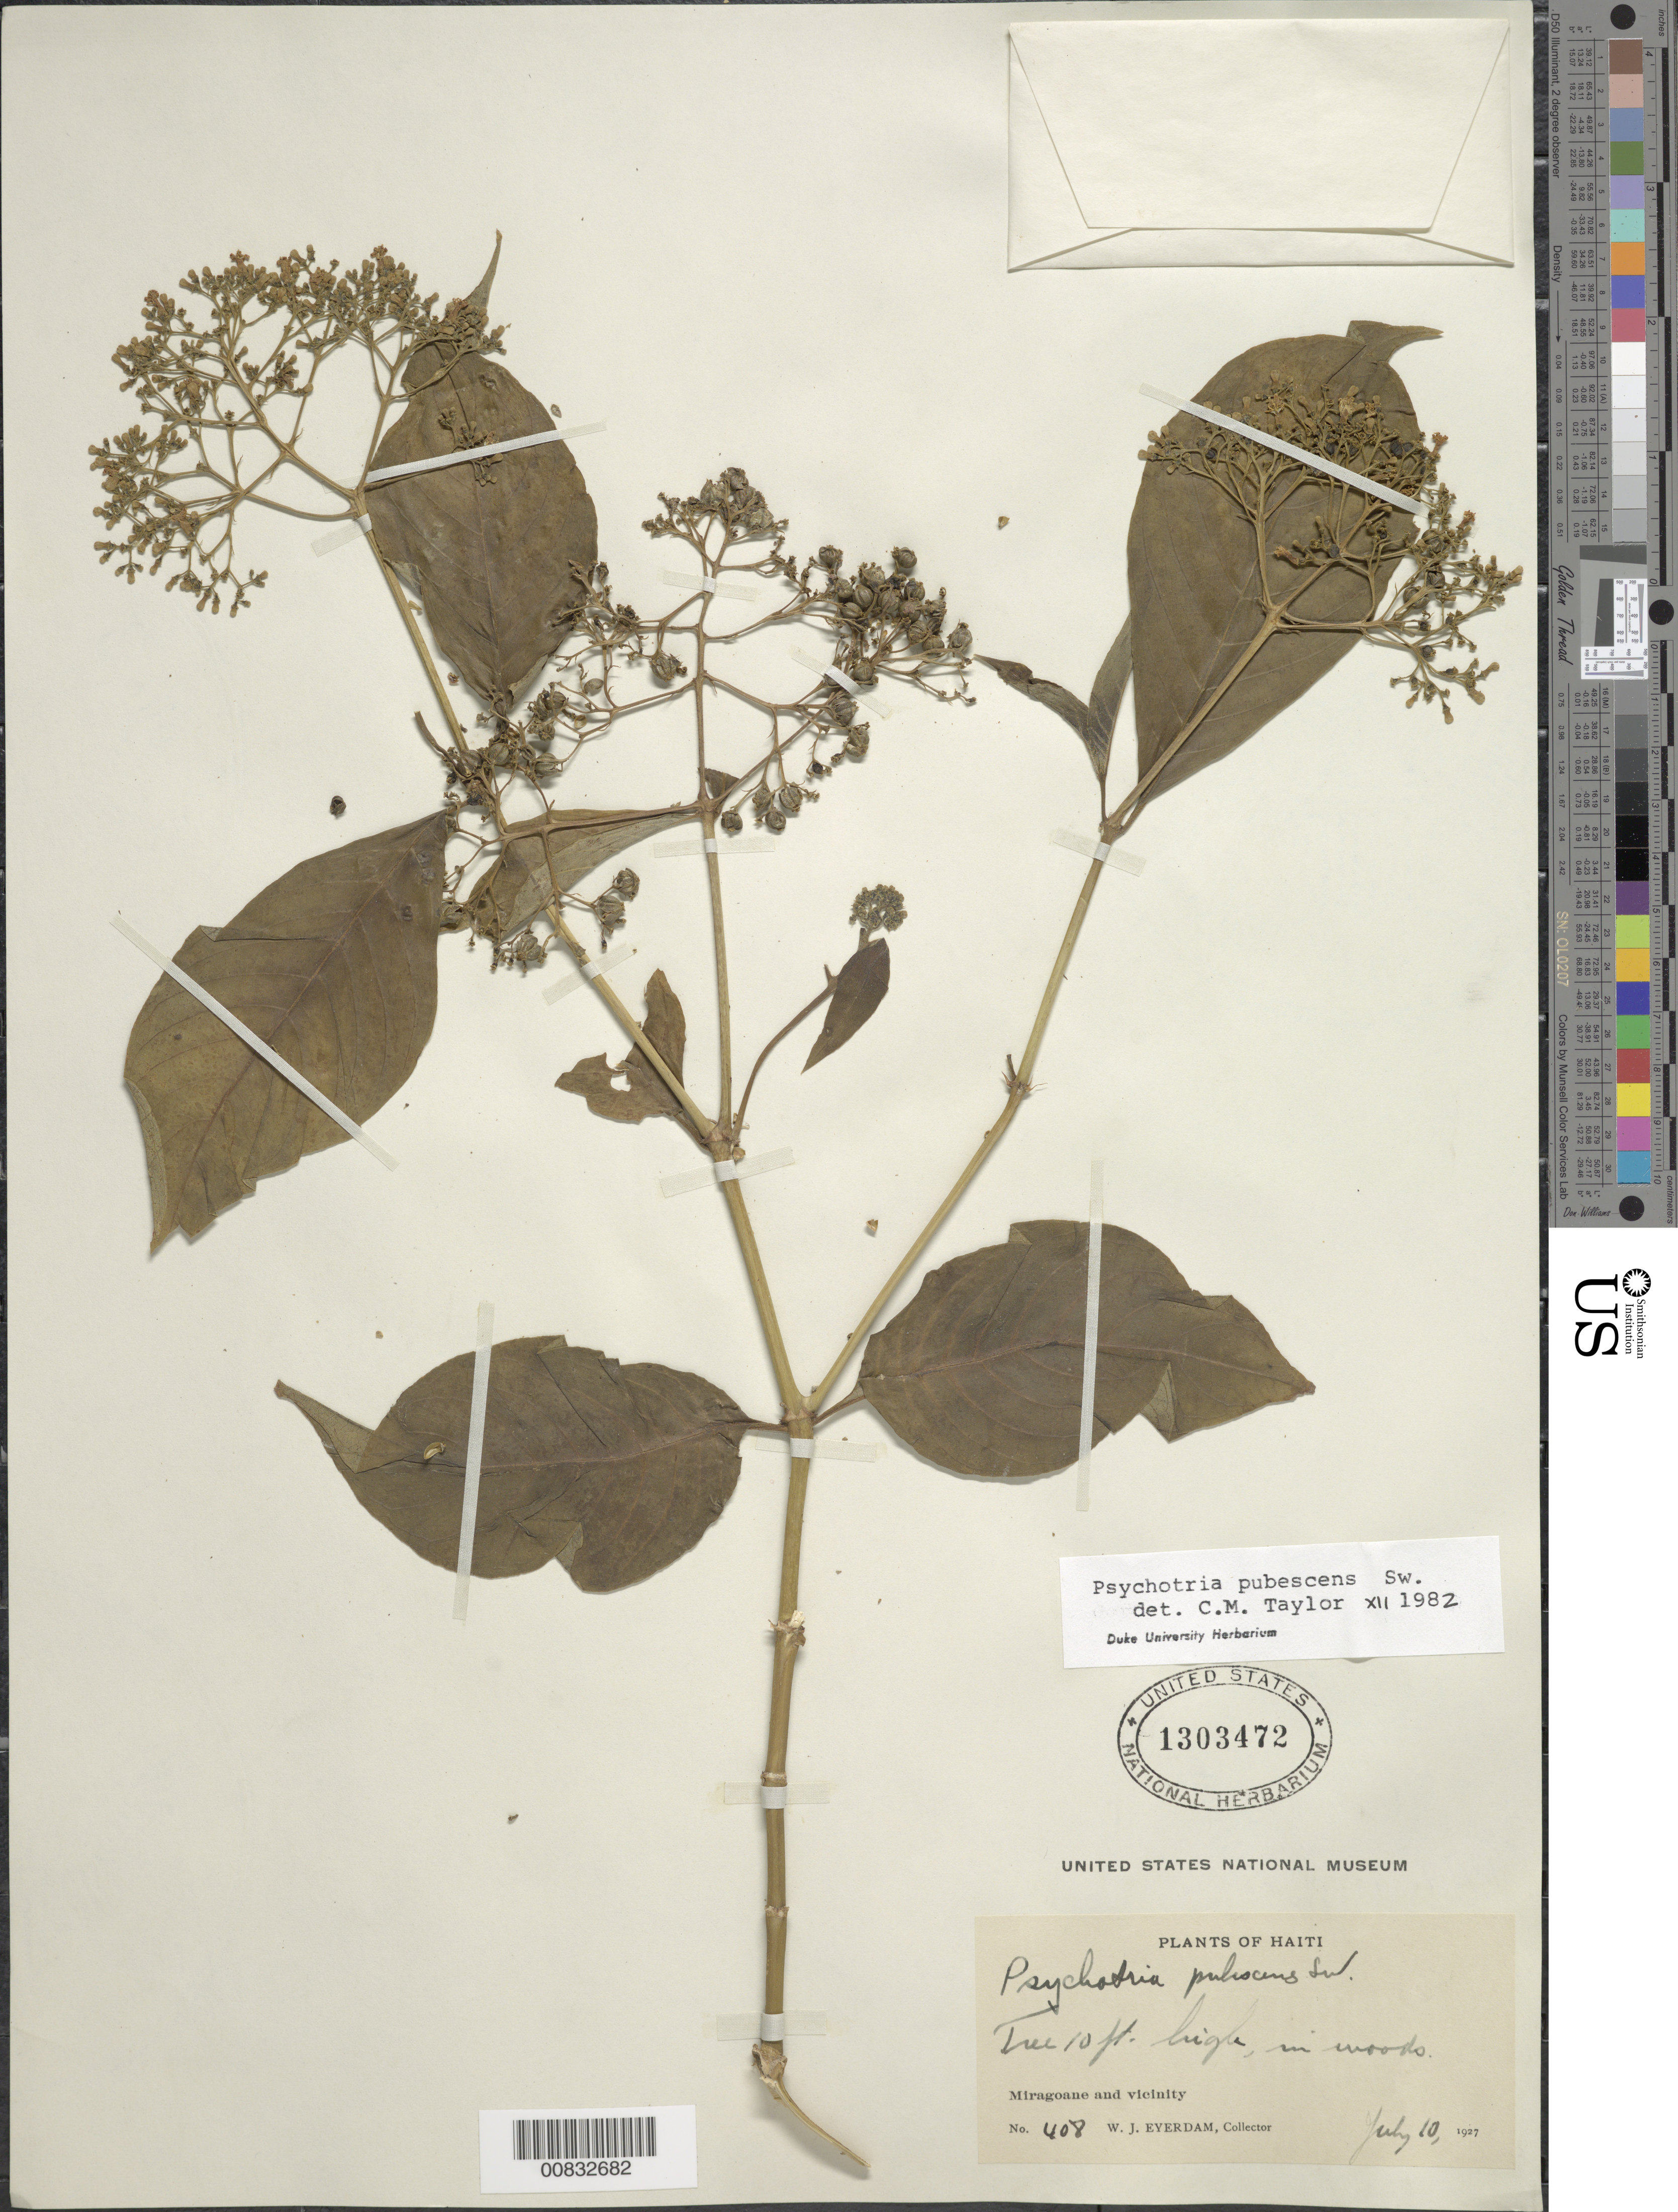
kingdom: Plantae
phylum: Tracheophyta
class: Magnoliopsida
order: Gentianales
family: Rubiaceae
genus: Psychotria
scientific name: Psychotria pubescens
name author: Sw.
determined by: Taylor, Charlotte M.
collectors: W. J. Eyerdam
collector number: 408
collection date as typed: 10 Jul 1927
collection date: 1927-07-10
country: Haiti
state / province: Grand'Anse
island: Hispaniola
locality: Miragoane and vicinity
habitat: In woods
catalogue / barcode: US 1303472